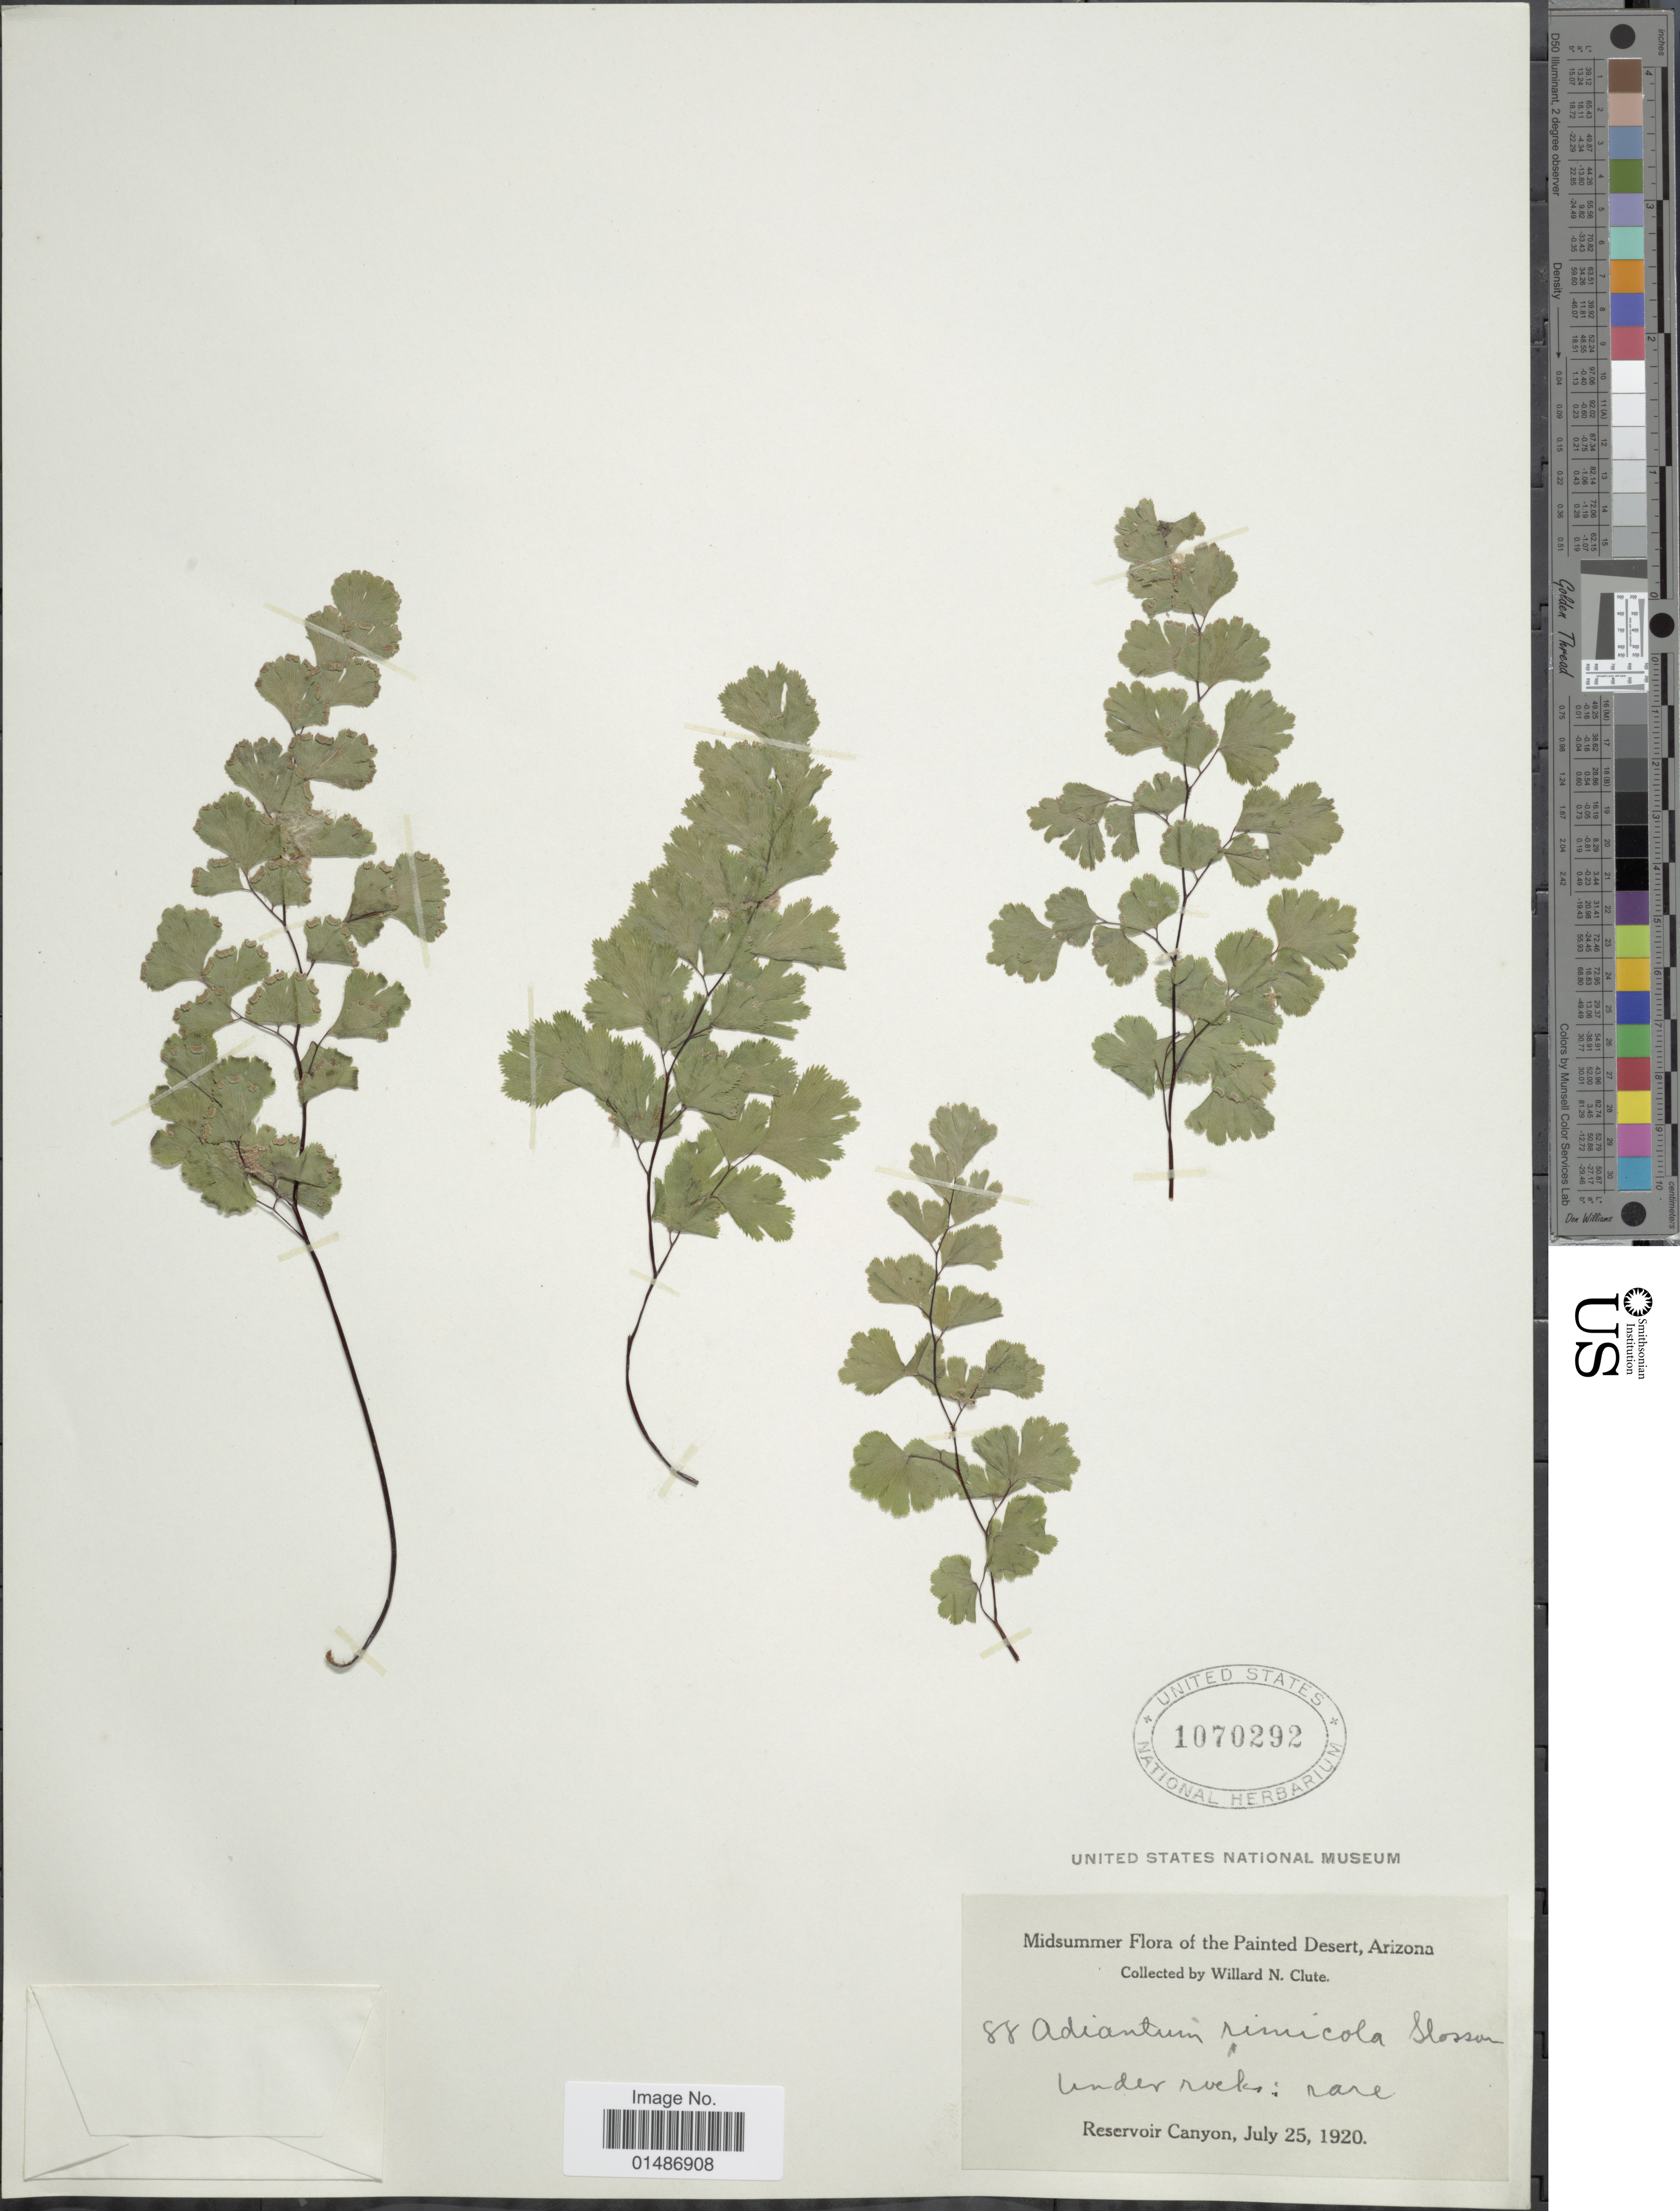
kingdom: Plantae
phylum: Tracheophyta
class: Polypodiopsida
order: Polypodiales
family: Pteridaceae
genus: Adiantum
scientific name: Adiantum capillus-veneris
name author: L.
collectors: W. N. Clute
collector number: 88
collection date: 1920-07-25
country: United States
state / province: Arizona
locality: Midsummer Flora of the Painted Desert. Reservoir Canyon.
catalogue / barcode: US 1070292